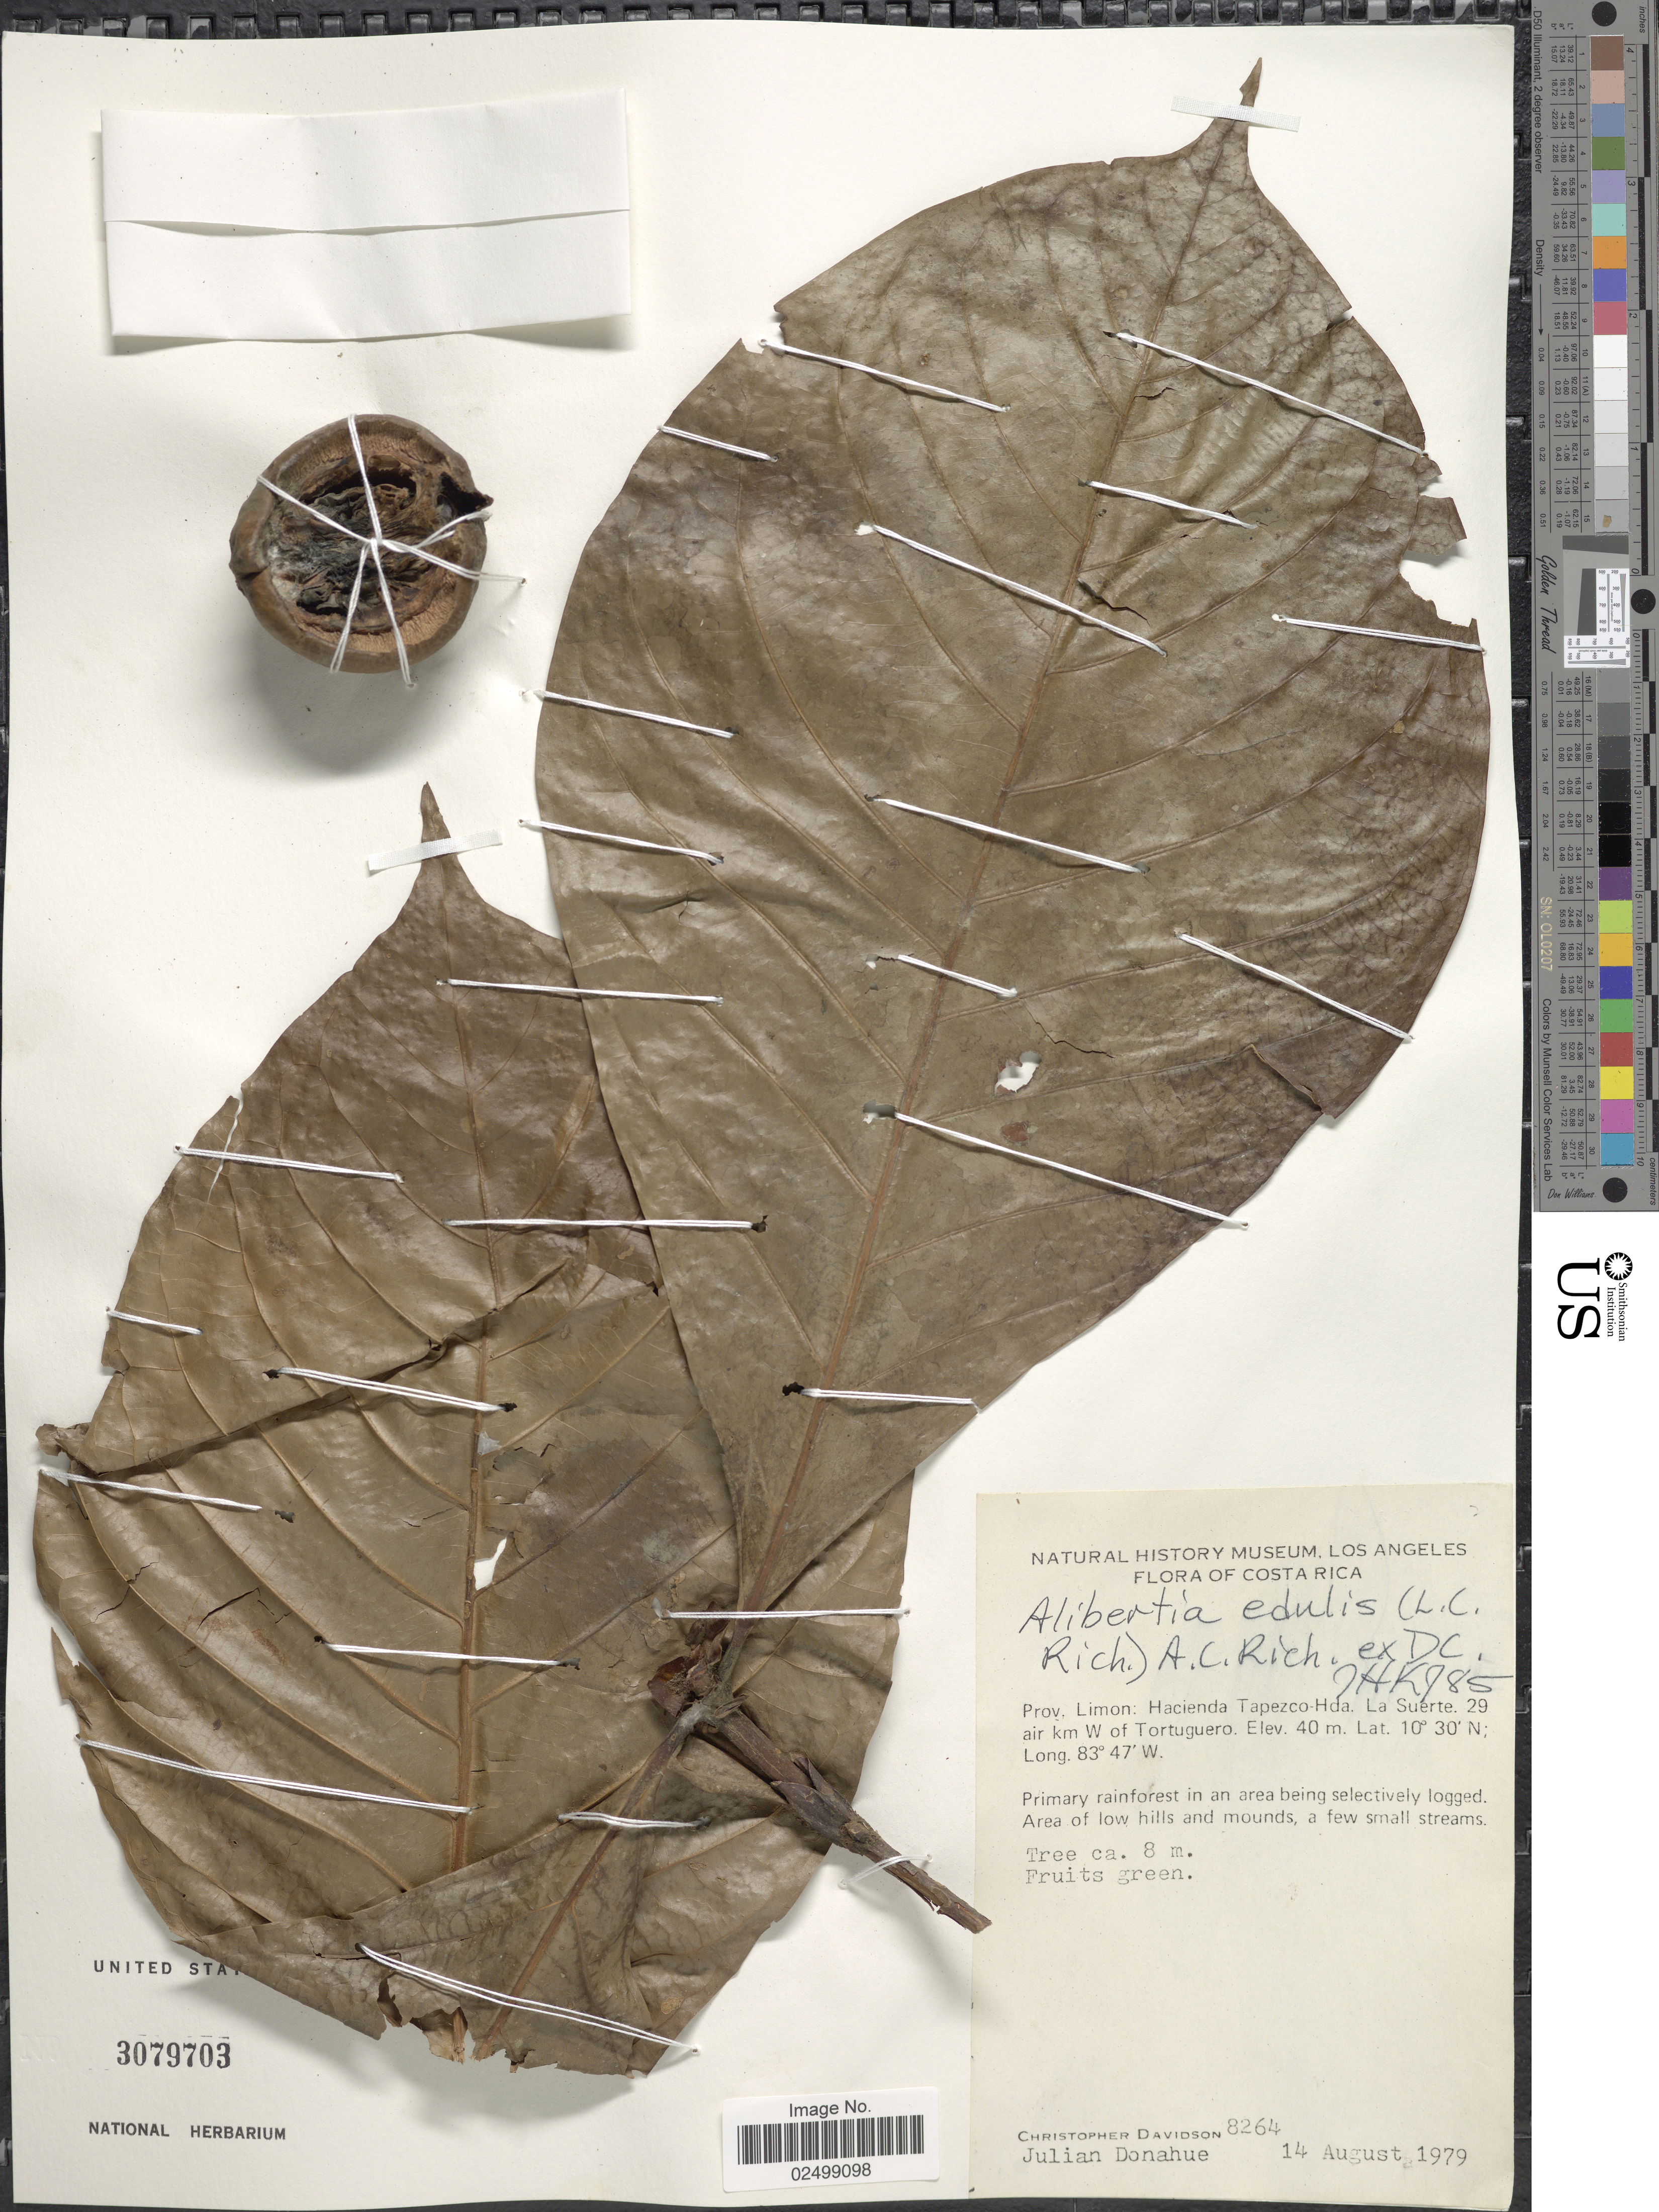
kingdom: Plantae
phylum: Tracheophyta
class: Magnoliopsida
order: Gentianales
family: Rubiaceae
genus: Alibertia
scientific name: Alibertia edulis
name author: (Rich.) A. Rich. ex DC.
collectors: C. Davidson & J. Donahue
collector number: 8264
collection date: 1979-08-14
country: Costa Rica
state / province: Limón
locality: Prov. Limon: Hacienda Tapezco-Hda. La Suerte. 29 air km W of Tortuguero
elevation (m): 40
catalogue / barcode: US 3079703